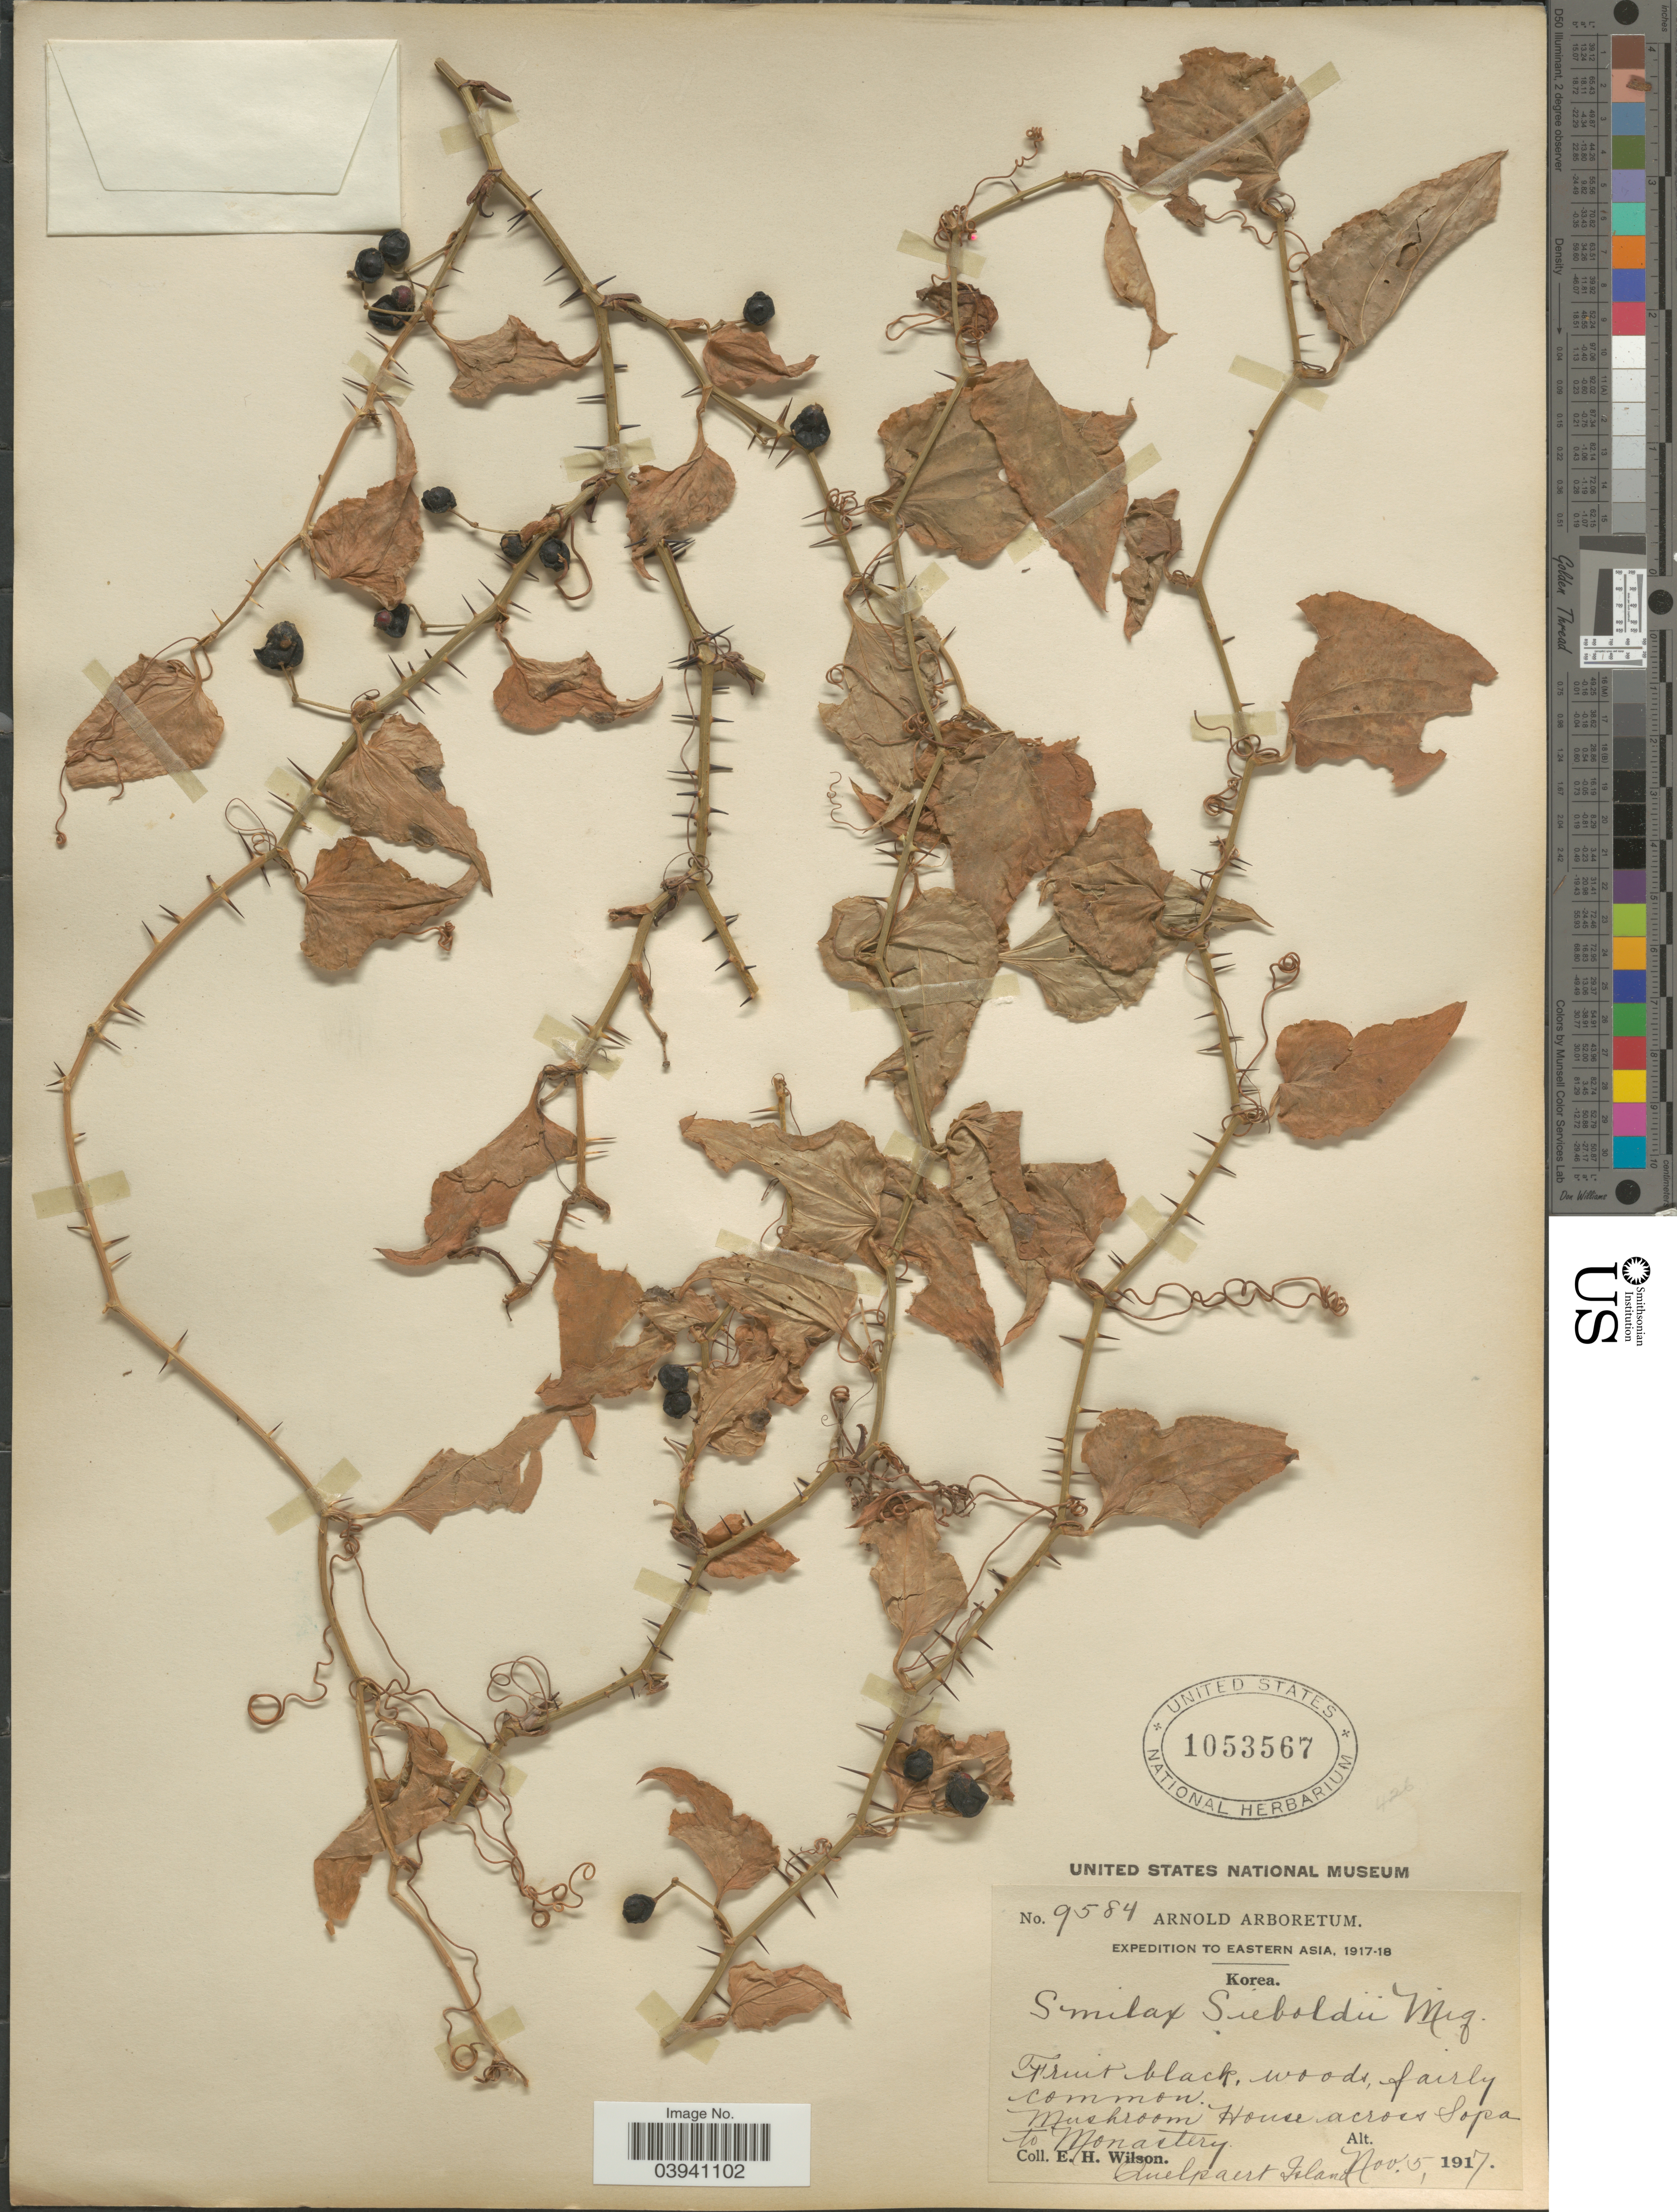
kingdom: Plantae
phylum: Tracheophyta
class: Liliopsida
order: Liliales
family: Smilacaceae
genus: Smilax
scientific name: Smilax sieboldii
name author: Miq.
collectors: E. Wilson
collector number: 9584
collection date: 1917-11-05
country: South Korea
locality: Mushroom House across Sopa to Monastery. Quelpaert Island.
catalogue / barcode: US 1053567